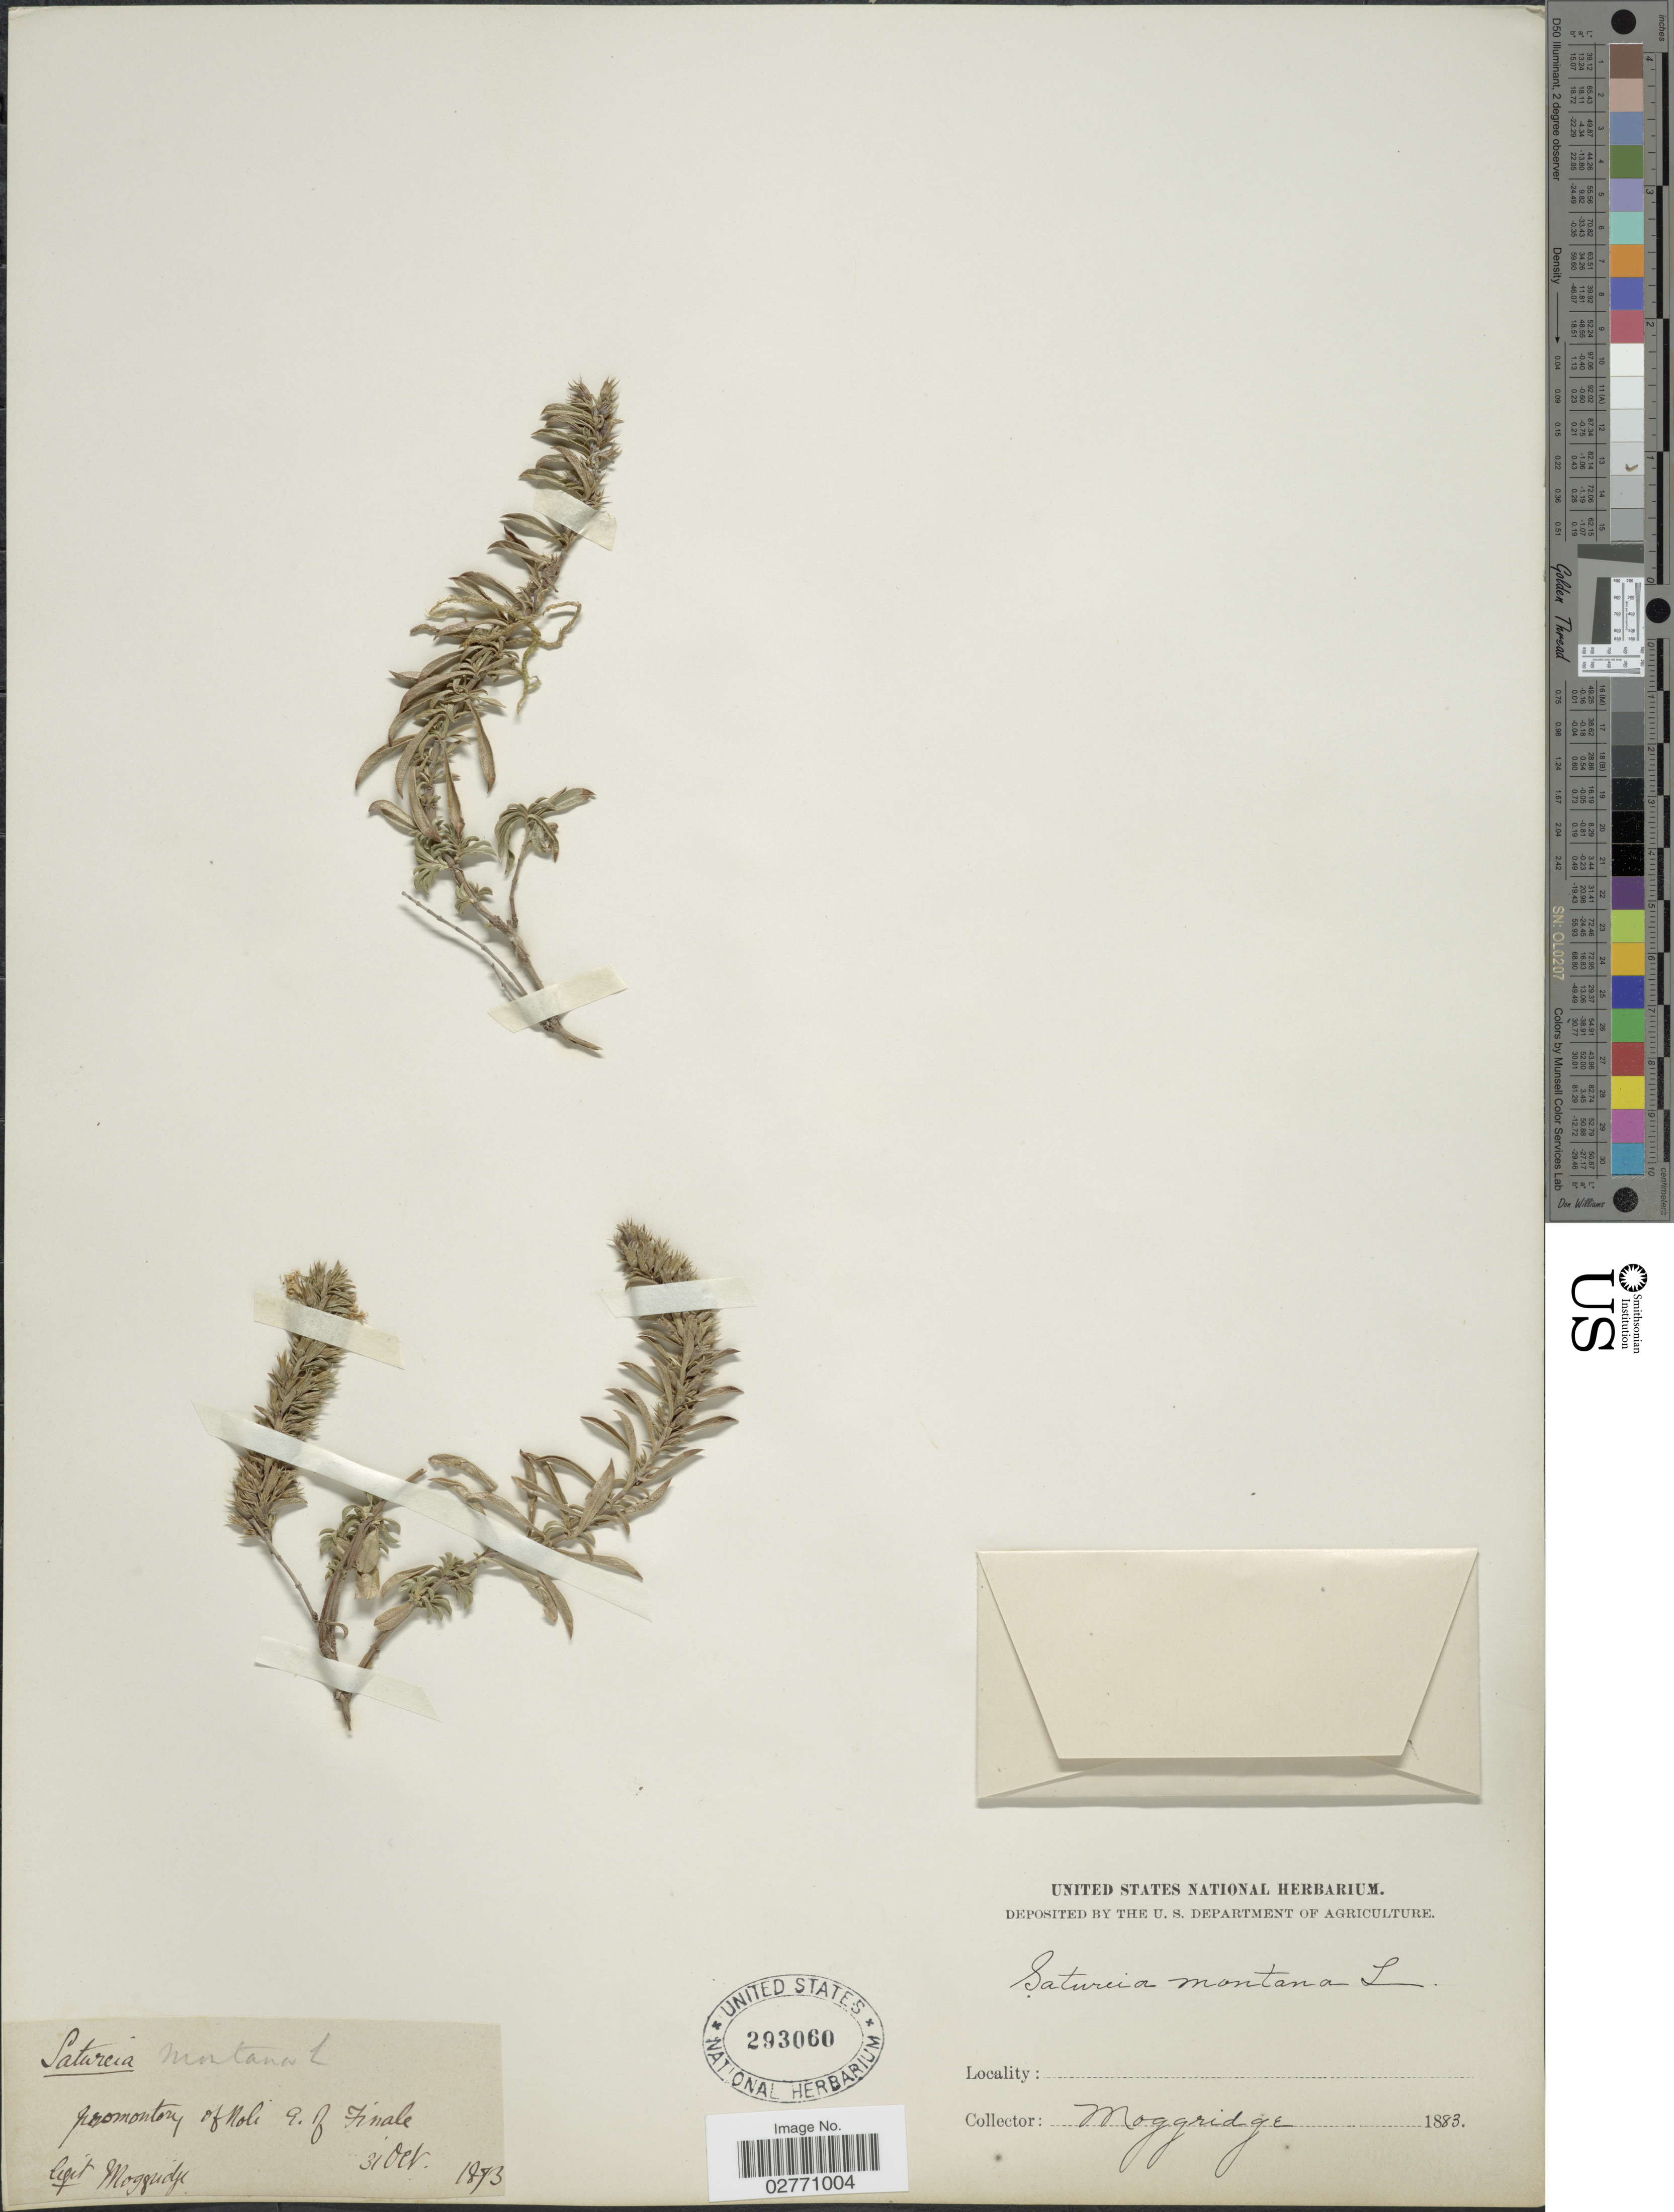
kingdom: Plantae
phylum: Tracheophyta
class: Magnoliopsida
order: Lamiales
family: Lamiaceae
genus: Sideritis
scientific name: Sideritis montana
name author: L.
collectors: Moggridge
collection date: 1873-10-31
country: Italy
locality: Promontory of Noli P. of Finale.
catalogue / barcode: US 293060